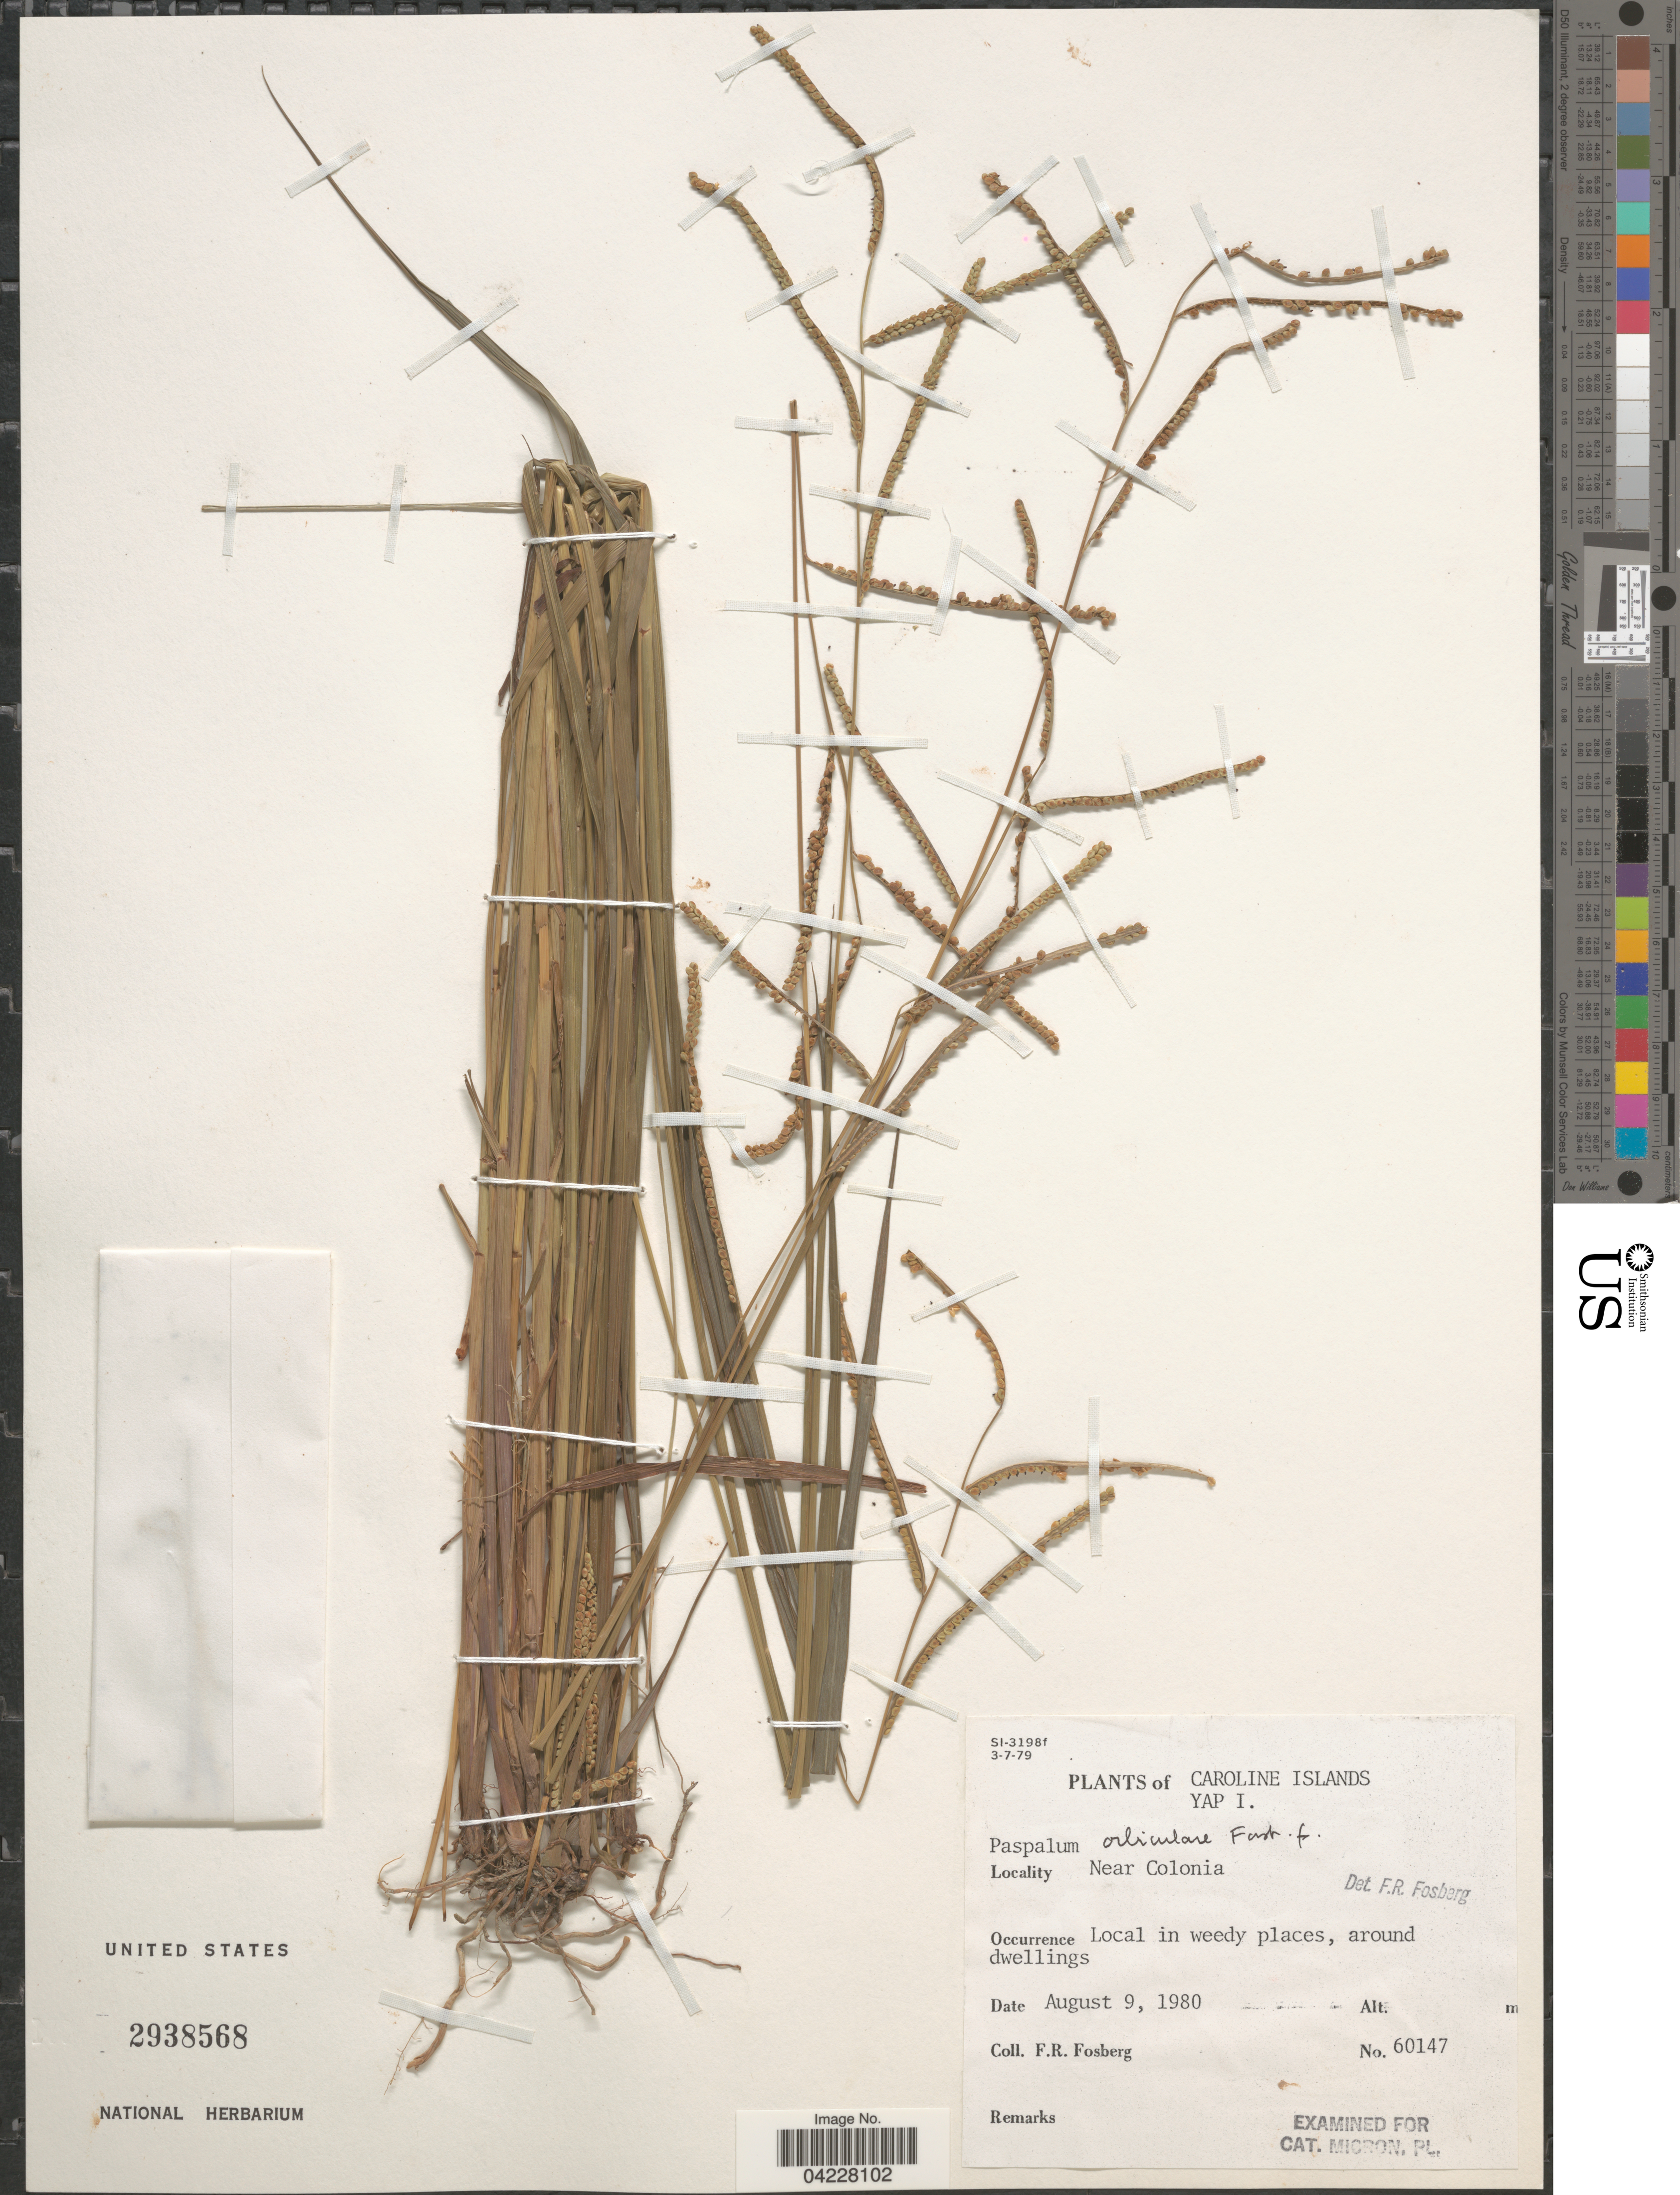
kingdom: Plantae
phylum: Tracheophyta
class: Liliopsida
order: Poales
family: Poaceae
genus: Paspalum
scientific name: Paspalum orbiculare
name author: G. Forst.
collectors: F. R. Fosberg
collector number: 60147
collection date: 1980-08-09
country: Micronesia, Federated States of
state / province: Yap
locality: Caroline Islands. Yap I. Near Colonia.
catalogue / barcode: US 2938568